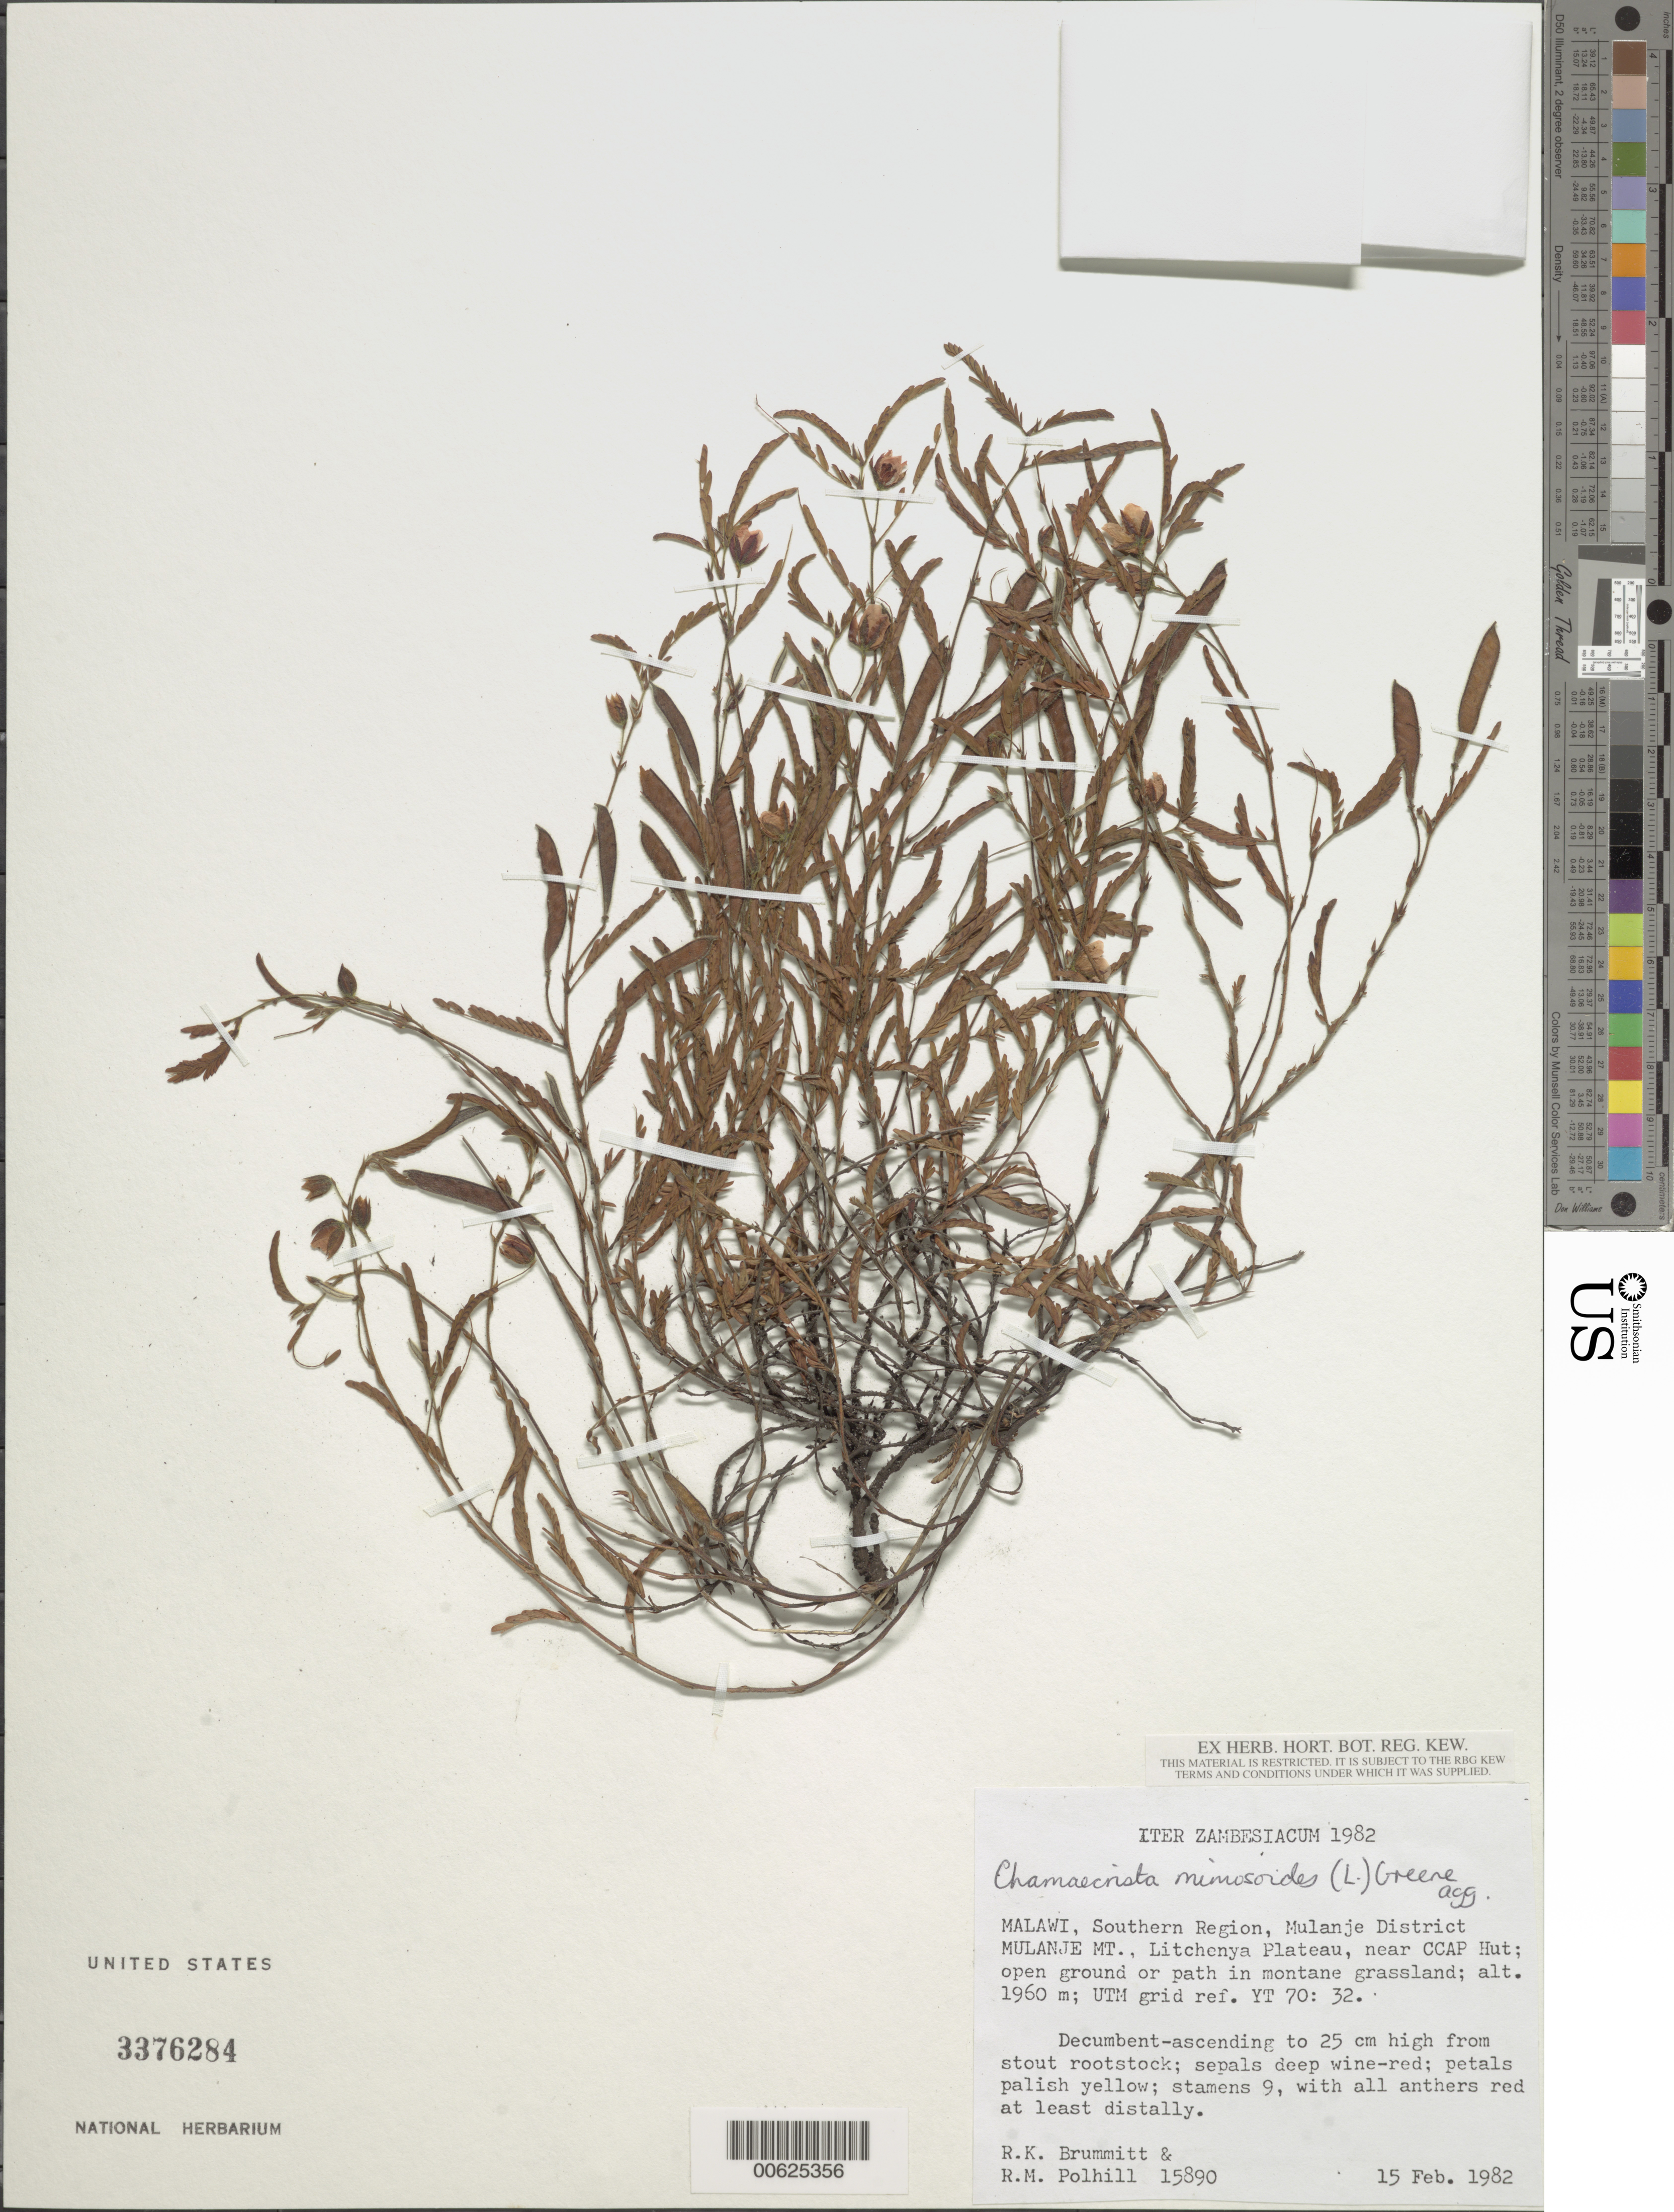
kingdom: Plantae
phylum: Tracheophyta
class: Magnoliopsida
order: Fabales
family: Fabaceae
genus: Chamaecrista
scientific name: Chamaecrista mimosoides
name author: (L.) Greene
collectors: R. K. Brummitt & R. M. Polhill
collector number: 15890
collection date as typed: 15 Feb 1982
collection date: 1982-02-15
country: Malawi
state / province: Southern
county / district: Mulanje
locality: Southern region, mulanje mt., litcheny plateau, near camp hut.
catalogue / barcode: US 3376284